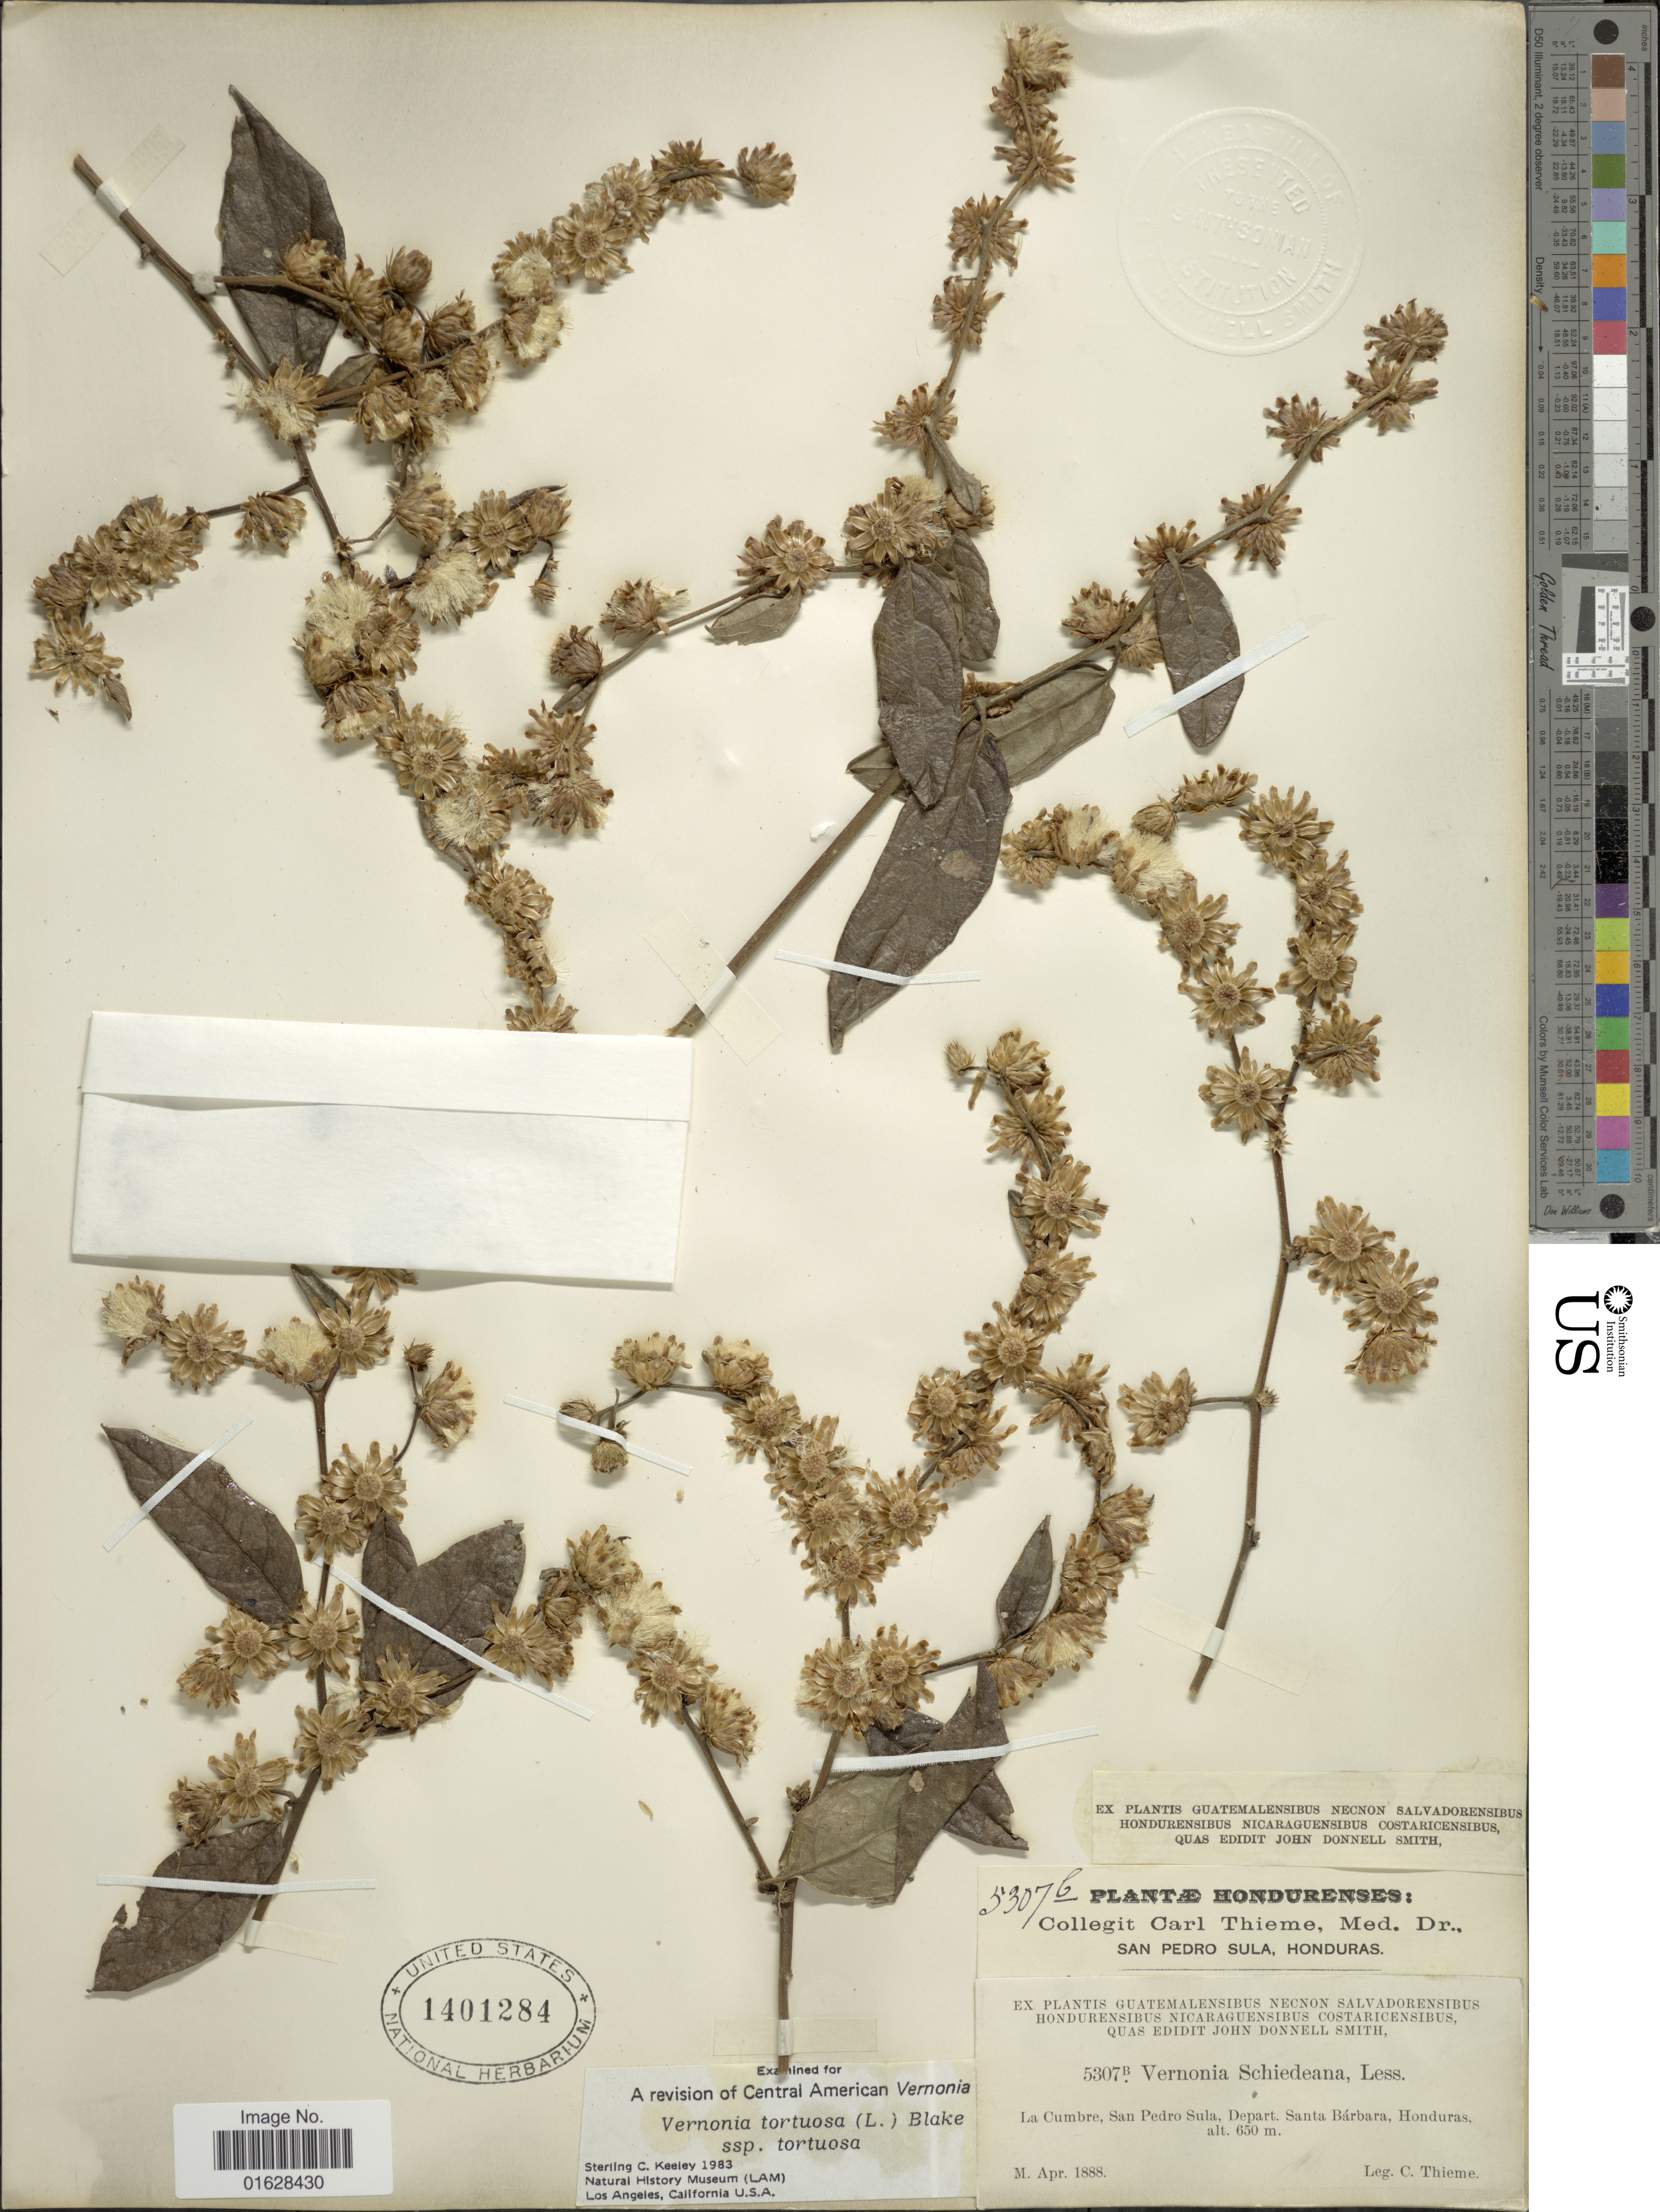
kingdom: Plantae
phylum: Tracheophyta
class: Magnoliopsida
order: Asterales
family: Asteraceae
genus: Lepidaploa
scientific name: Lepidaploa tortuosa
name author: (L.) H. Rob.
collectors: C. Thieme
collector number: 5307B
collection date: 1888-04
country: Honduras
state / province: Santa Bárbara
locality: La Cumbre, San pedro Sula, Depart. Santa Barbara, Honduras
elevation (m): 650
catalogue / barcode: US 1401284